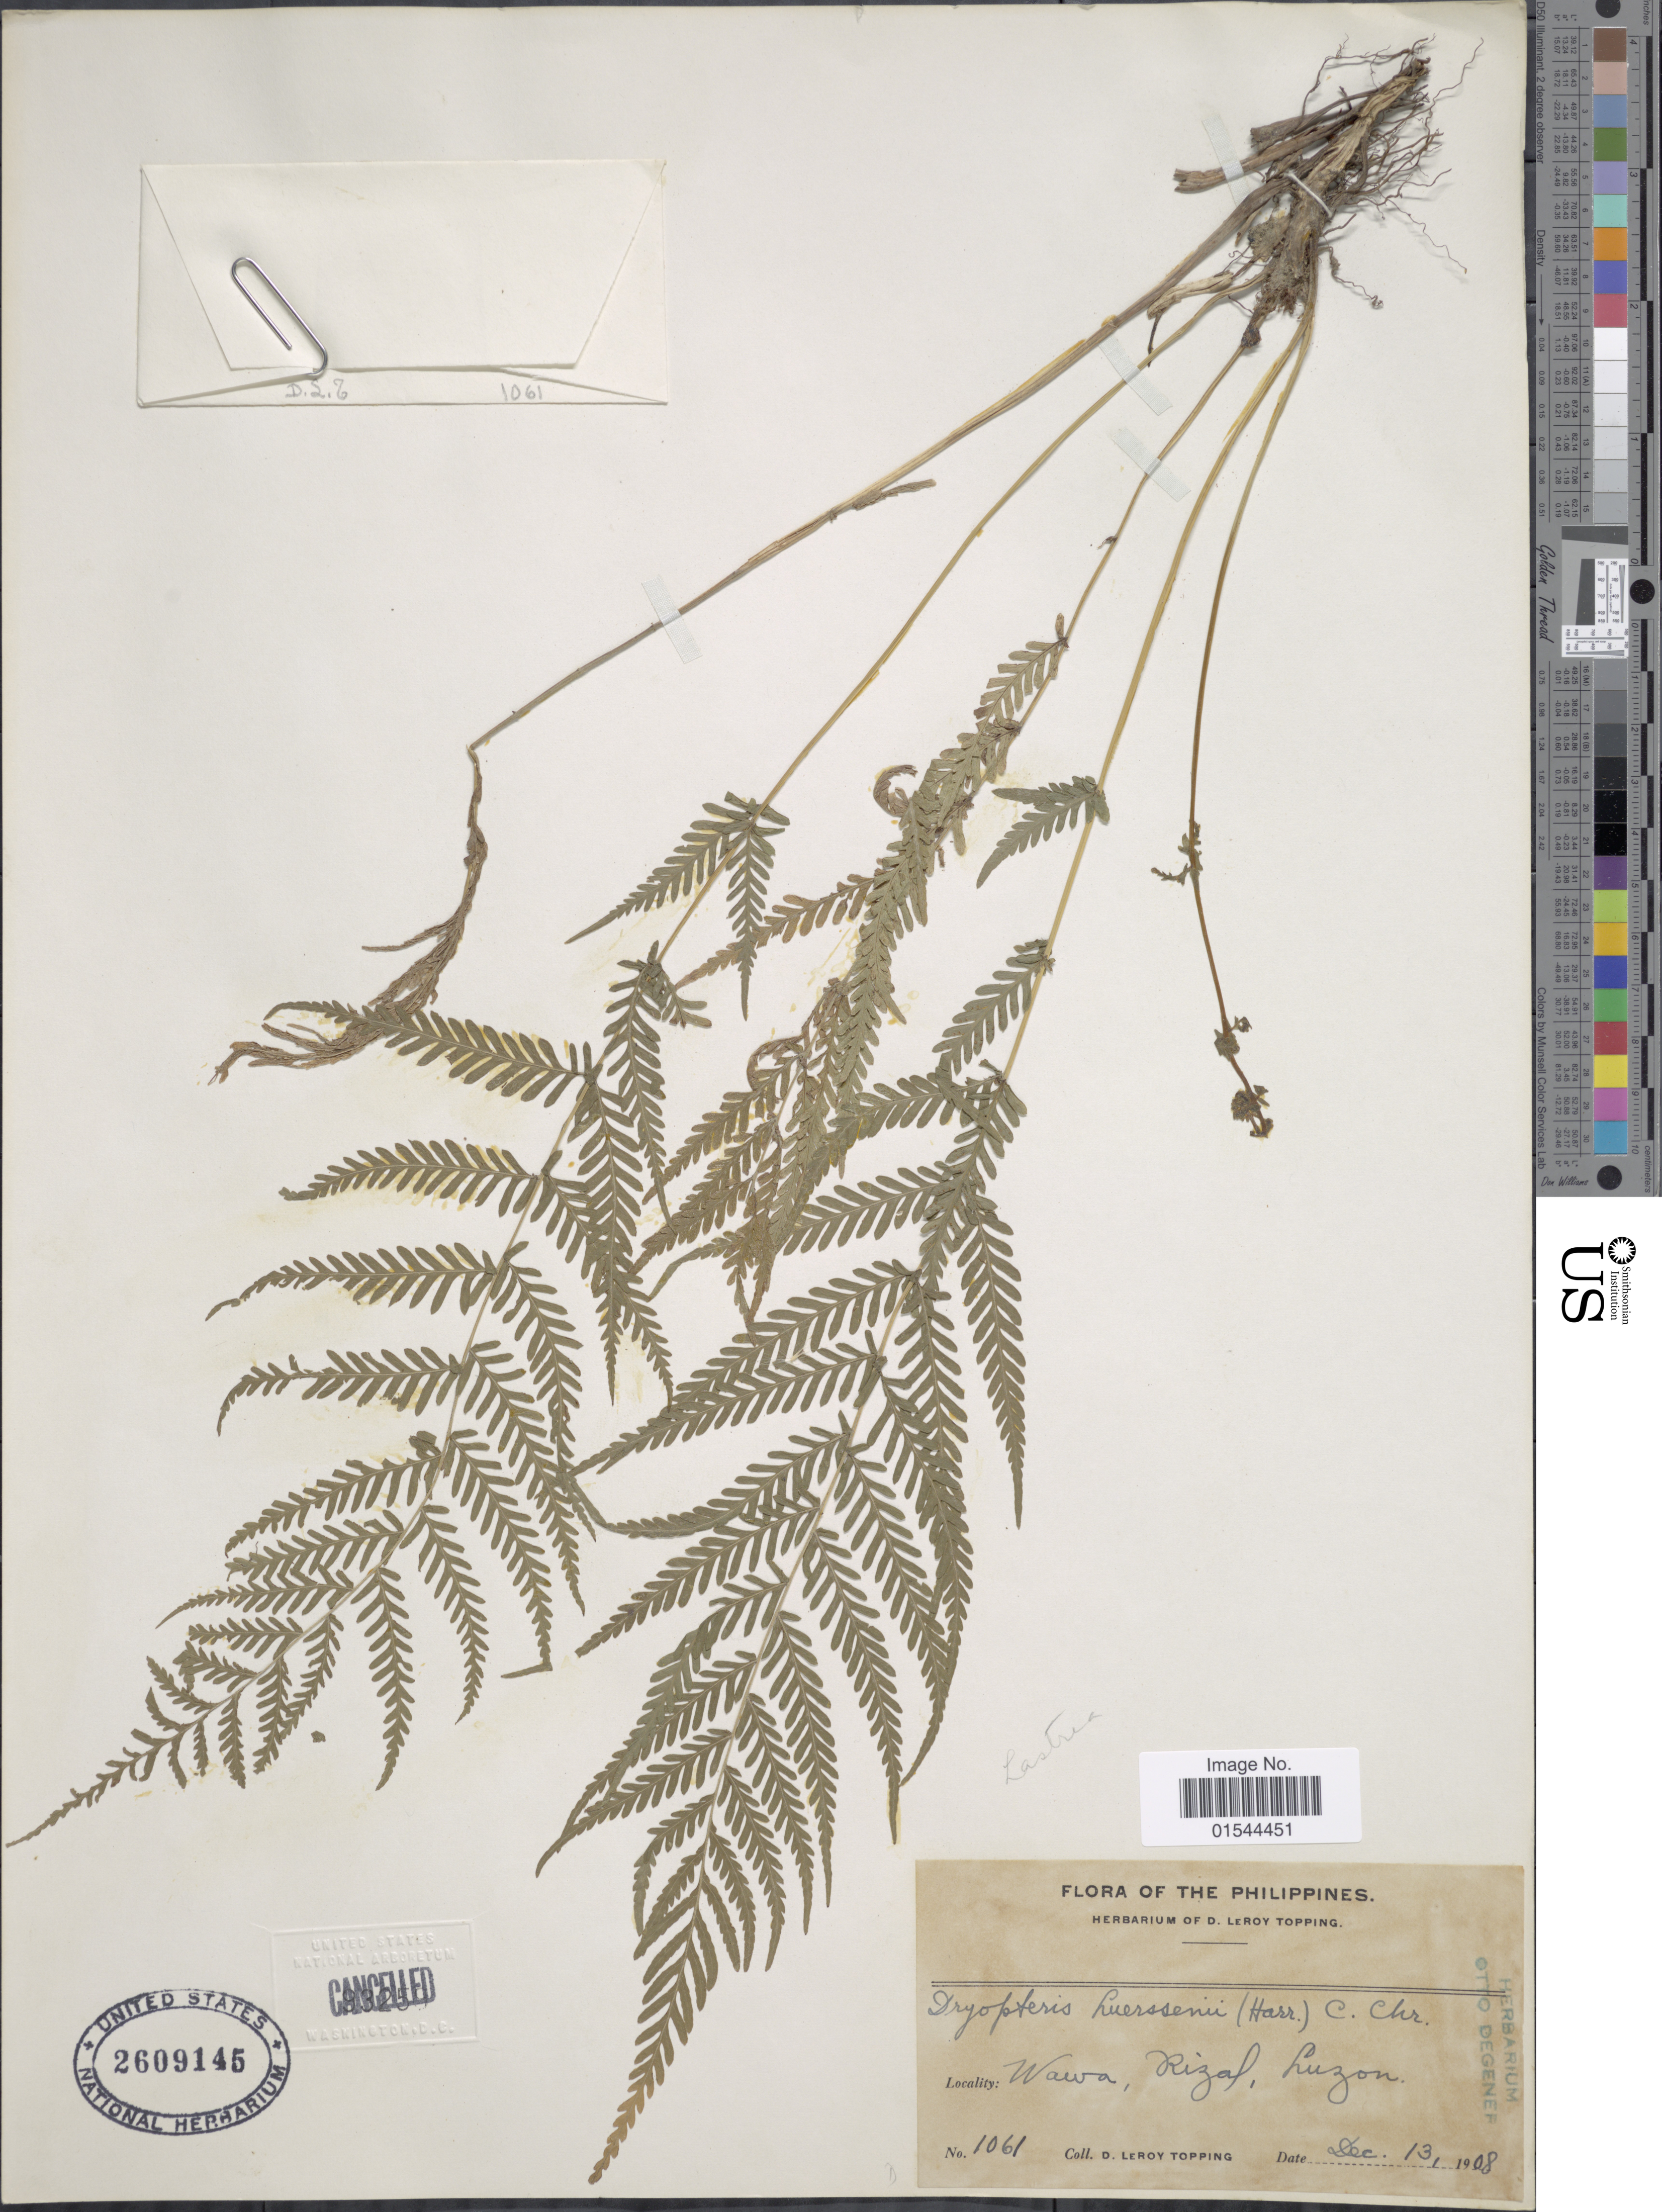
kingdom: Plantae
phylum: Tracheophyta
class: Polypodiopsida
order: Polypodiales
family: Thelypteridaceae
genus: Pneumatopteris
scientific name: Pneumatopteris ligulata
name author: (C. Presl) Holttum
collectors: D. L. Topping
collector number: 1061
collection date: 1908-12-13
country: Philippines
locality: Wawa, Rizal, Luzon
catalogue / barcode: US 2609145